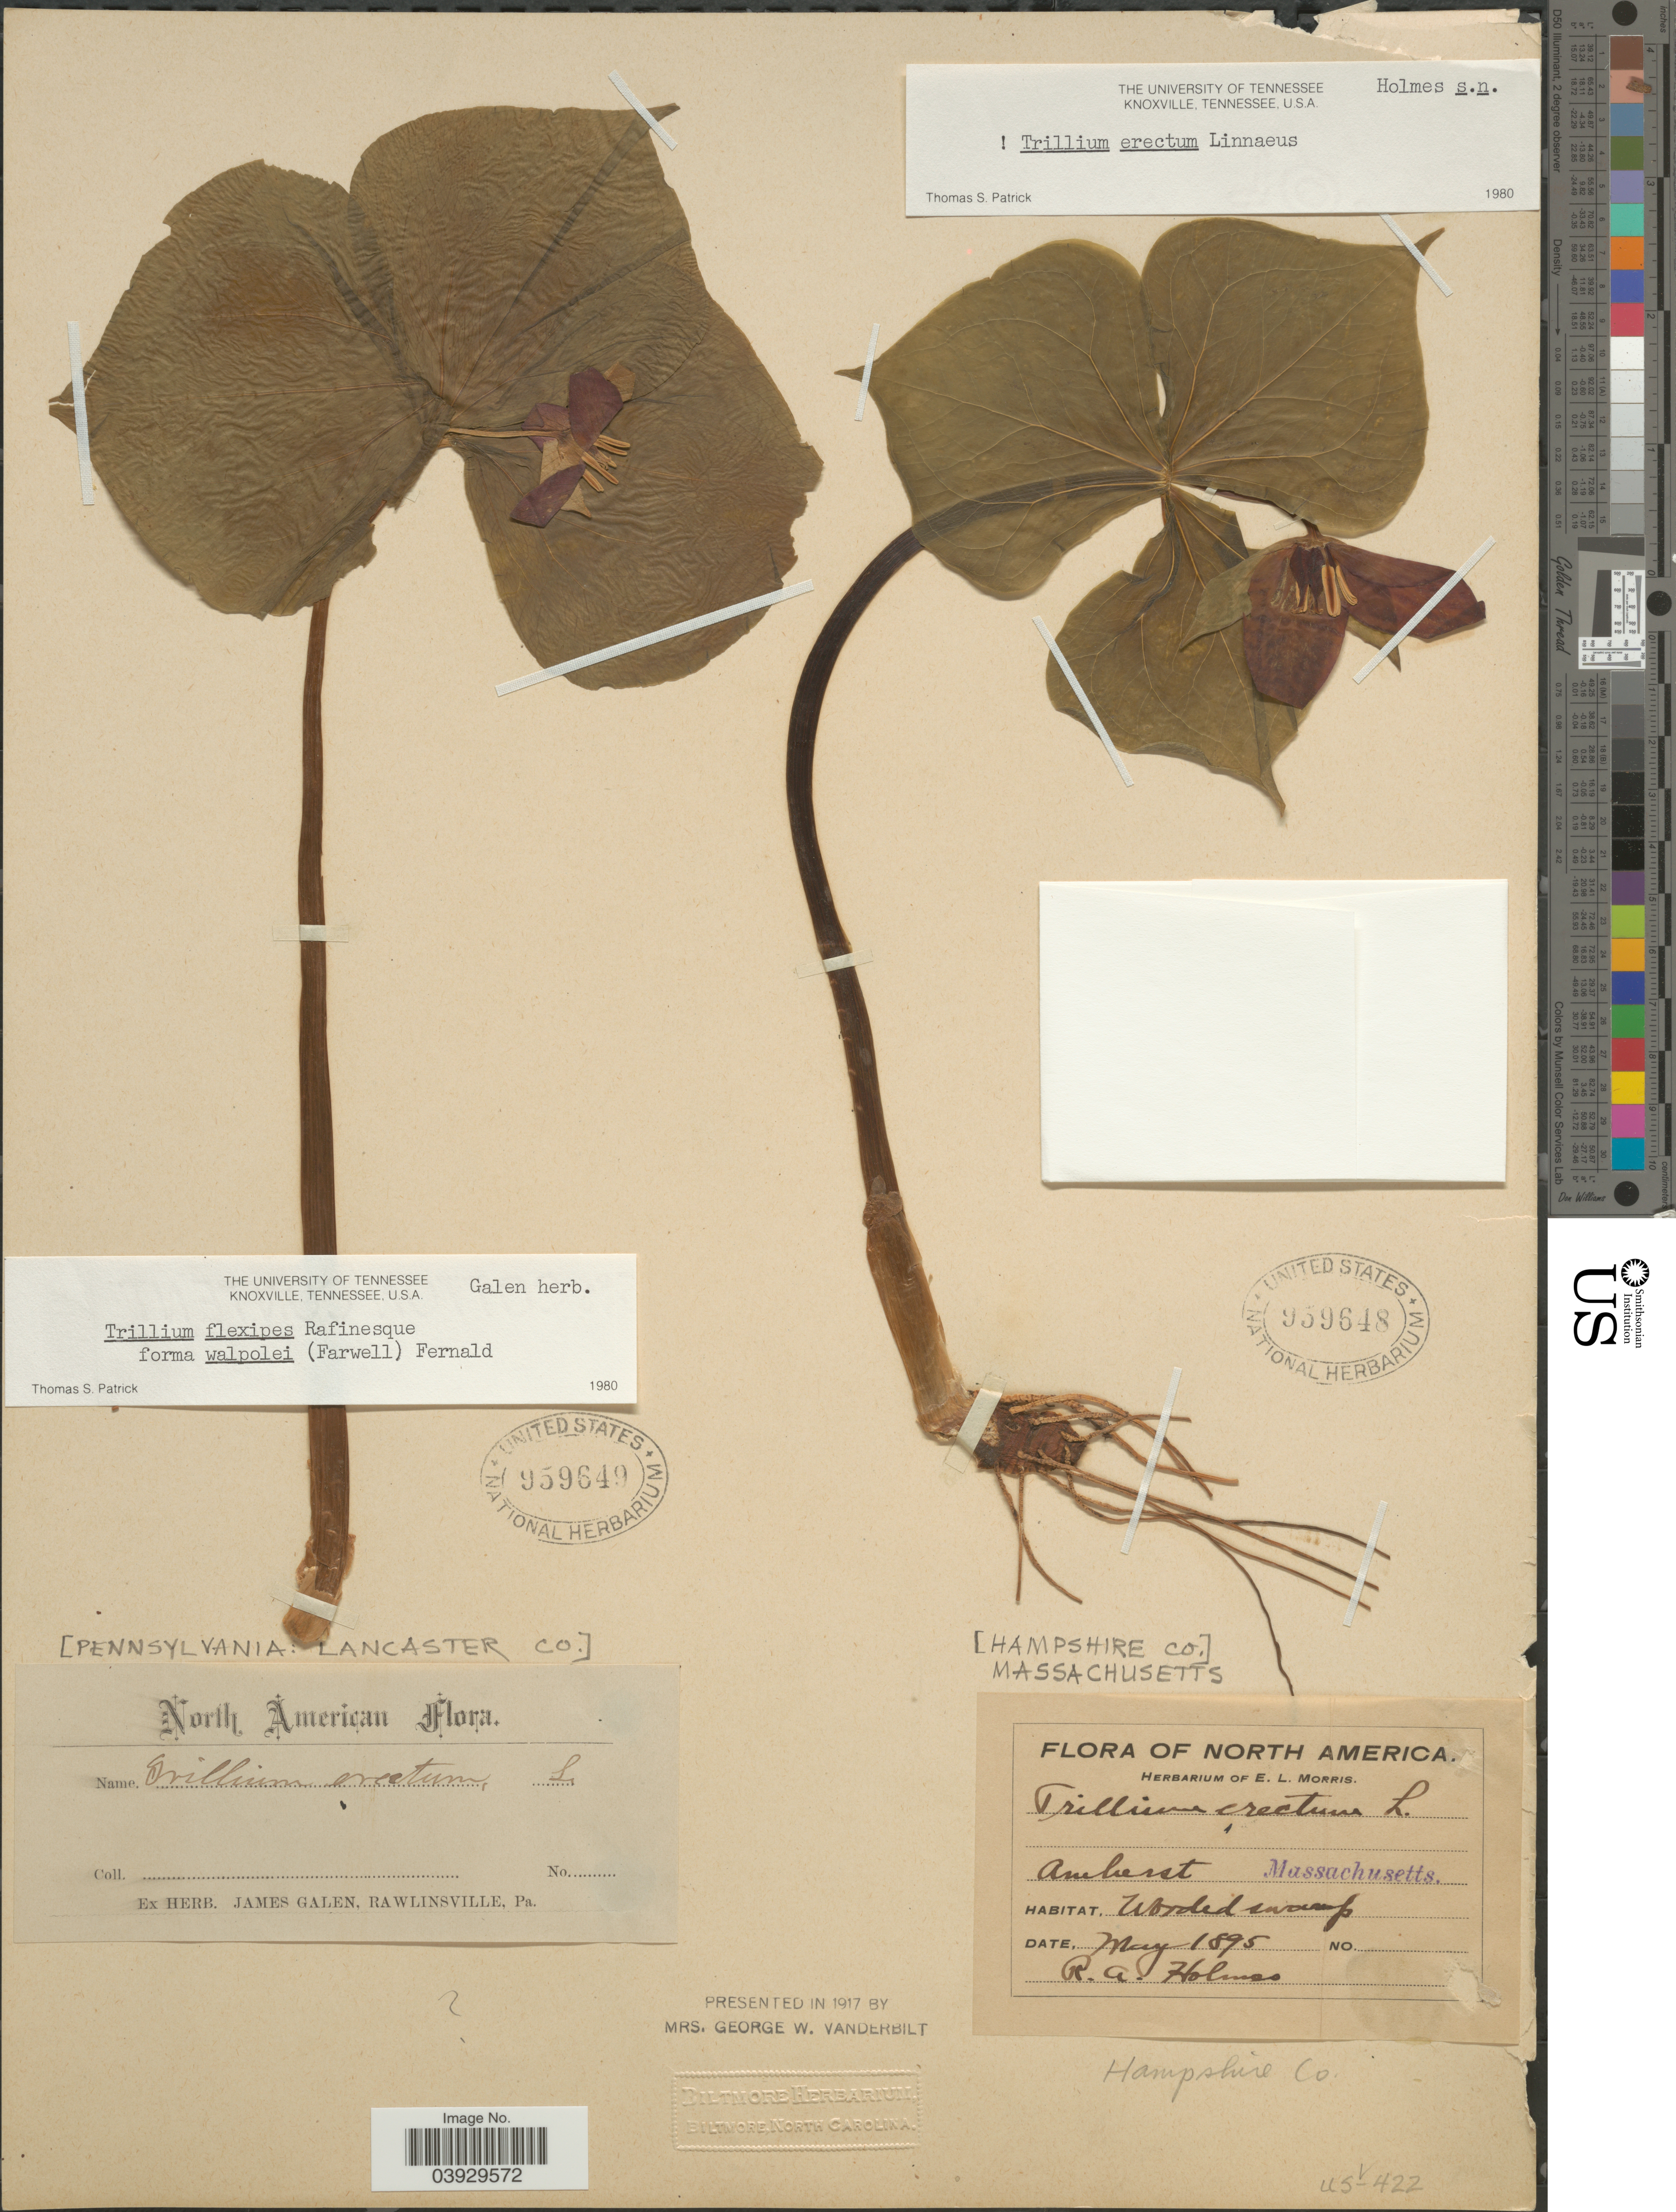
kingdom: Plantae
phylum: Tracheophyta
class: Liliopsida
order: Liliales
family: Melanthiaceae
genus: Trillium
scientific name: Trillium flexipes f. walpolei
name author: (Farw.) Fernald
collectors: R. Holmes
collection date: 1895-05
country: United States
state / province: Massachusetts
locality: Hampshire Co. Amherst.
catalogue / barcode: US 959648-2